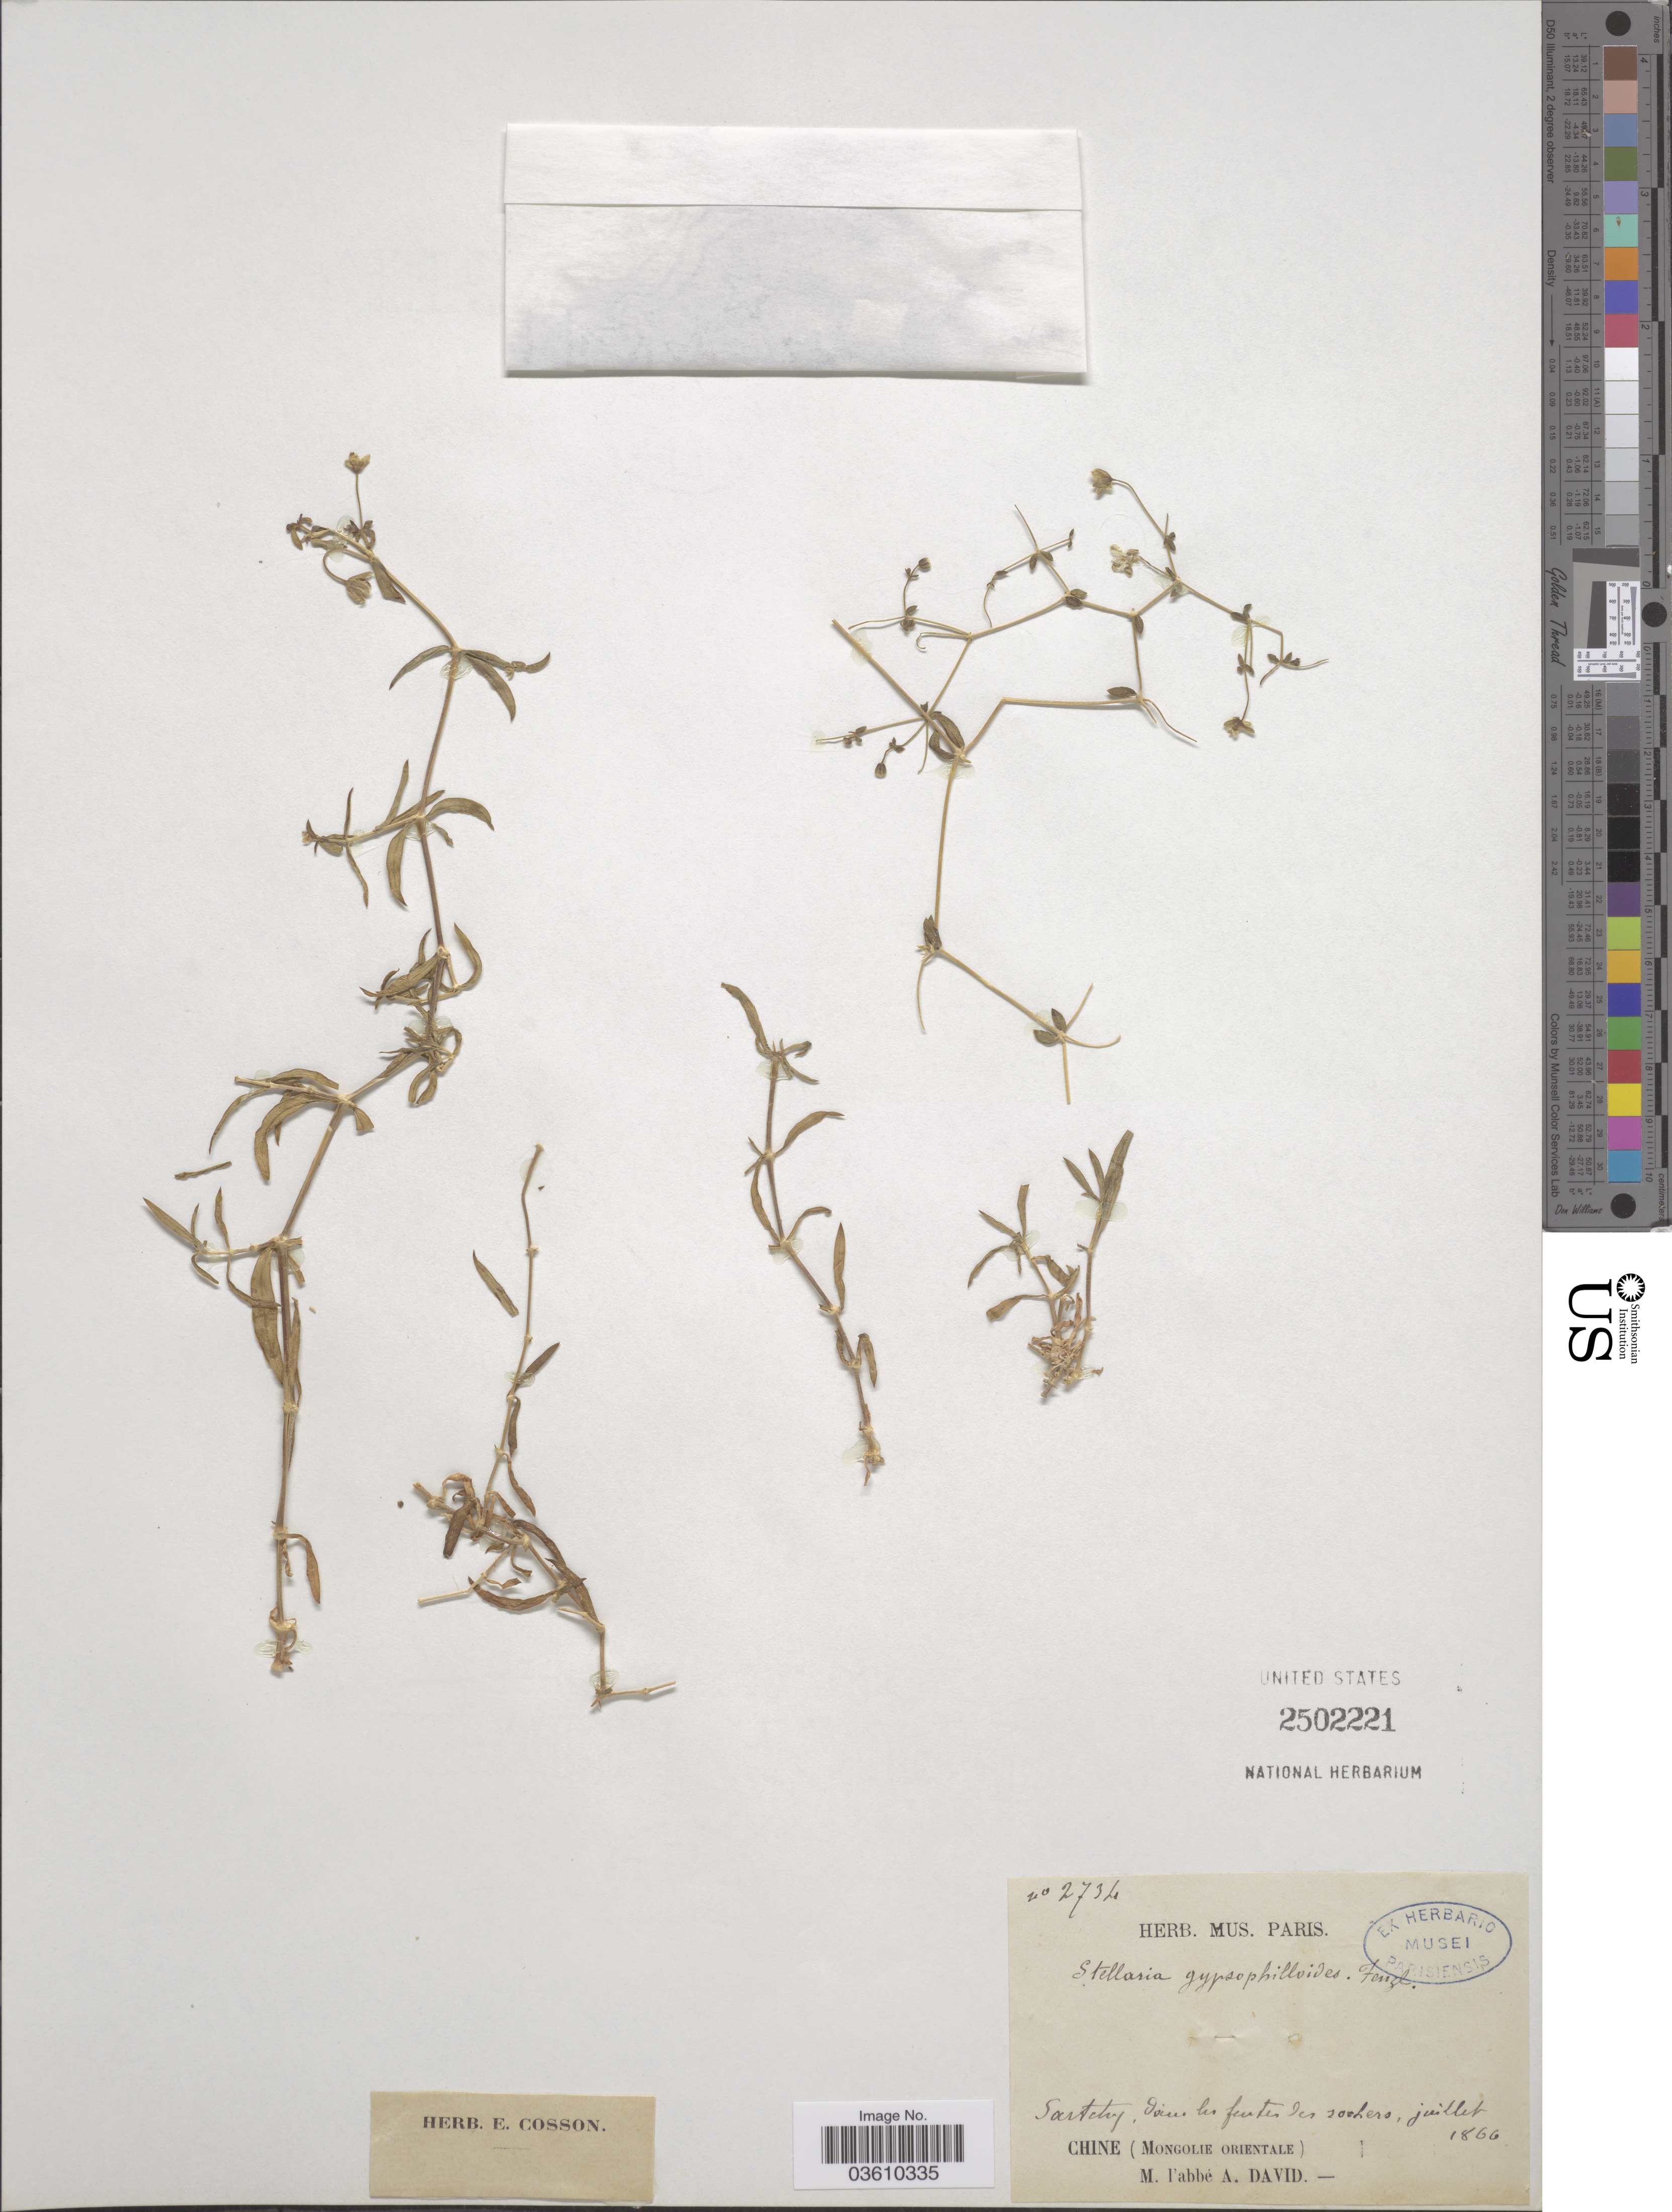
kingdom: Plantae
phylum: Tracheophyta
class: Magnoliopsida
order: Caryophyllales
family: Caryophyllaceae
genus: Stellaria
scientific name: Stellaria gypsophiloides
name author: Fenzl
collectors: A. David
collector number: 2734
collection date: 1866-07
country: China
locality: Chine (Mongolie Orientale). Sartchy, dans les fentes des rochers.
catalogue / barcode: US 2502221